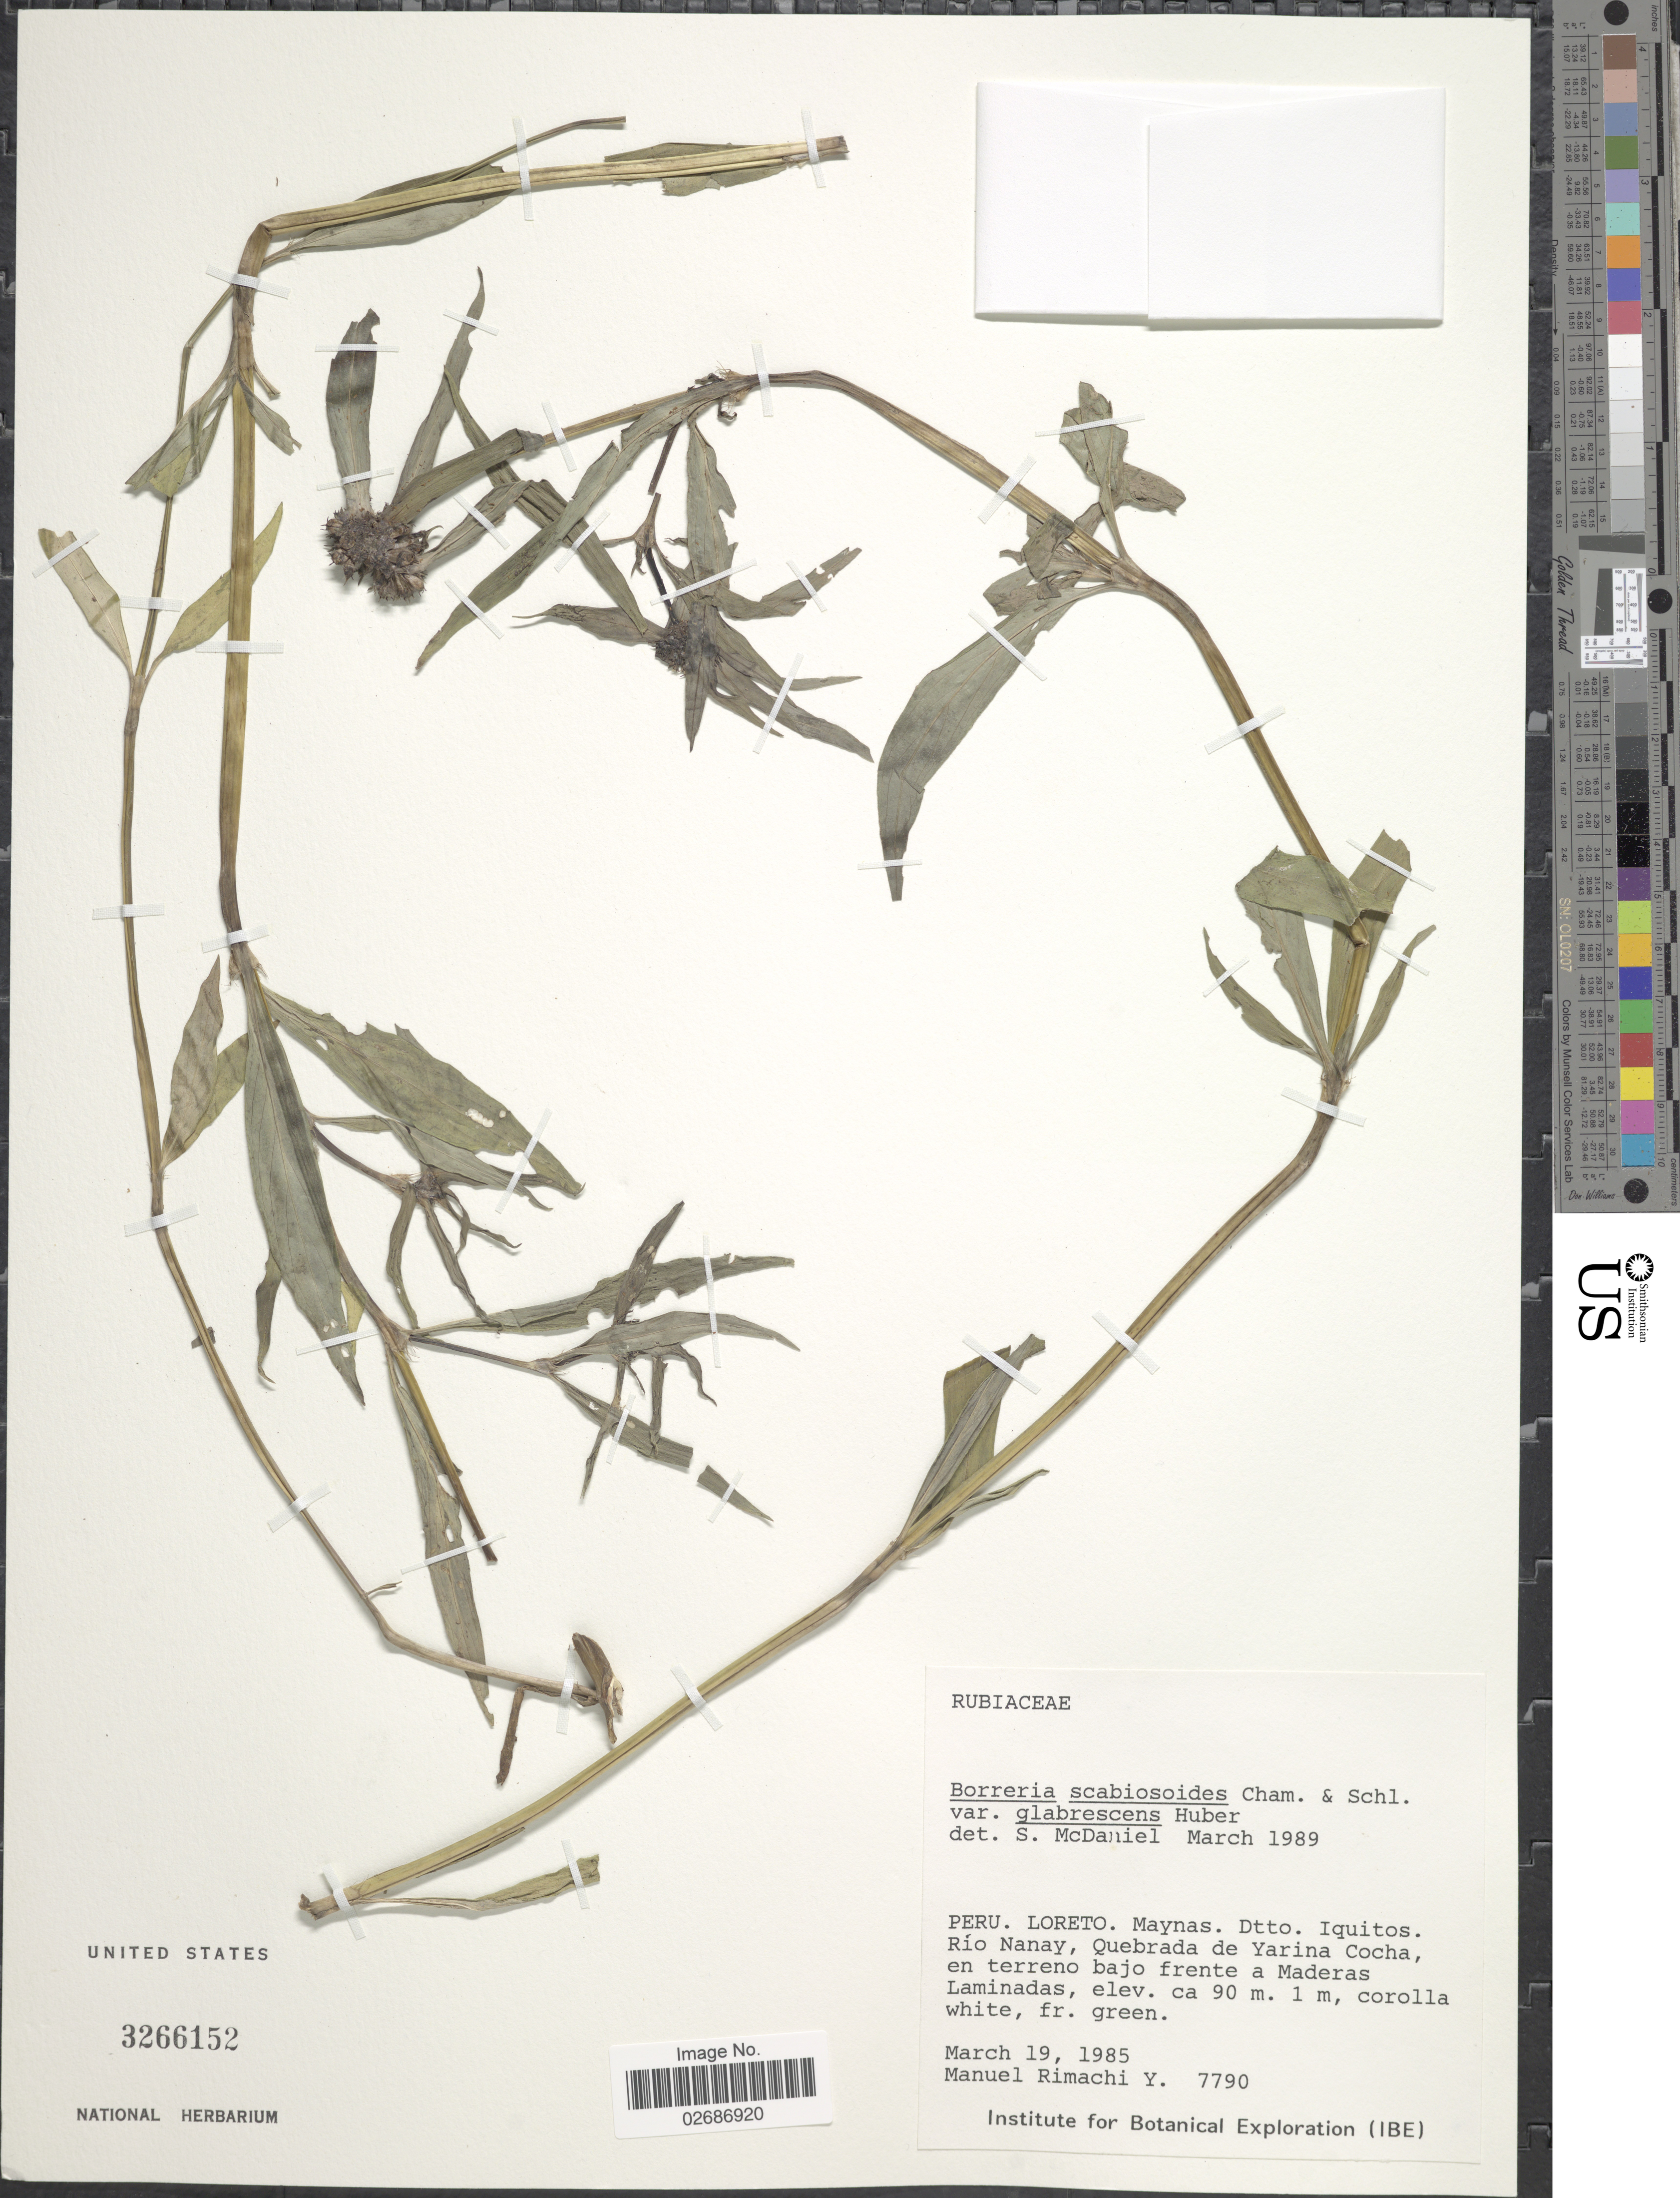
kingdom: Plantae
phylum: Tracheophyta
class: Magnoliopsida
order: Gentianales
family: Rubiaceae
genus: Borreria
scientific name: Borreria scabiosoides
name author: Cham. & Schltdl.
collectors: M. Rimachi Y.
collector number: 7790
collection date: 1985-03-19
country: Peru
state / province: Loreto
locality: Maynas, Dtto. Iquitos, Rio Nanay, Quebrada de Yarina Cocha, en terreno bajo frente a Maderas Laminadas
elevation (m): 90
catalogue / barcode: US 3266152